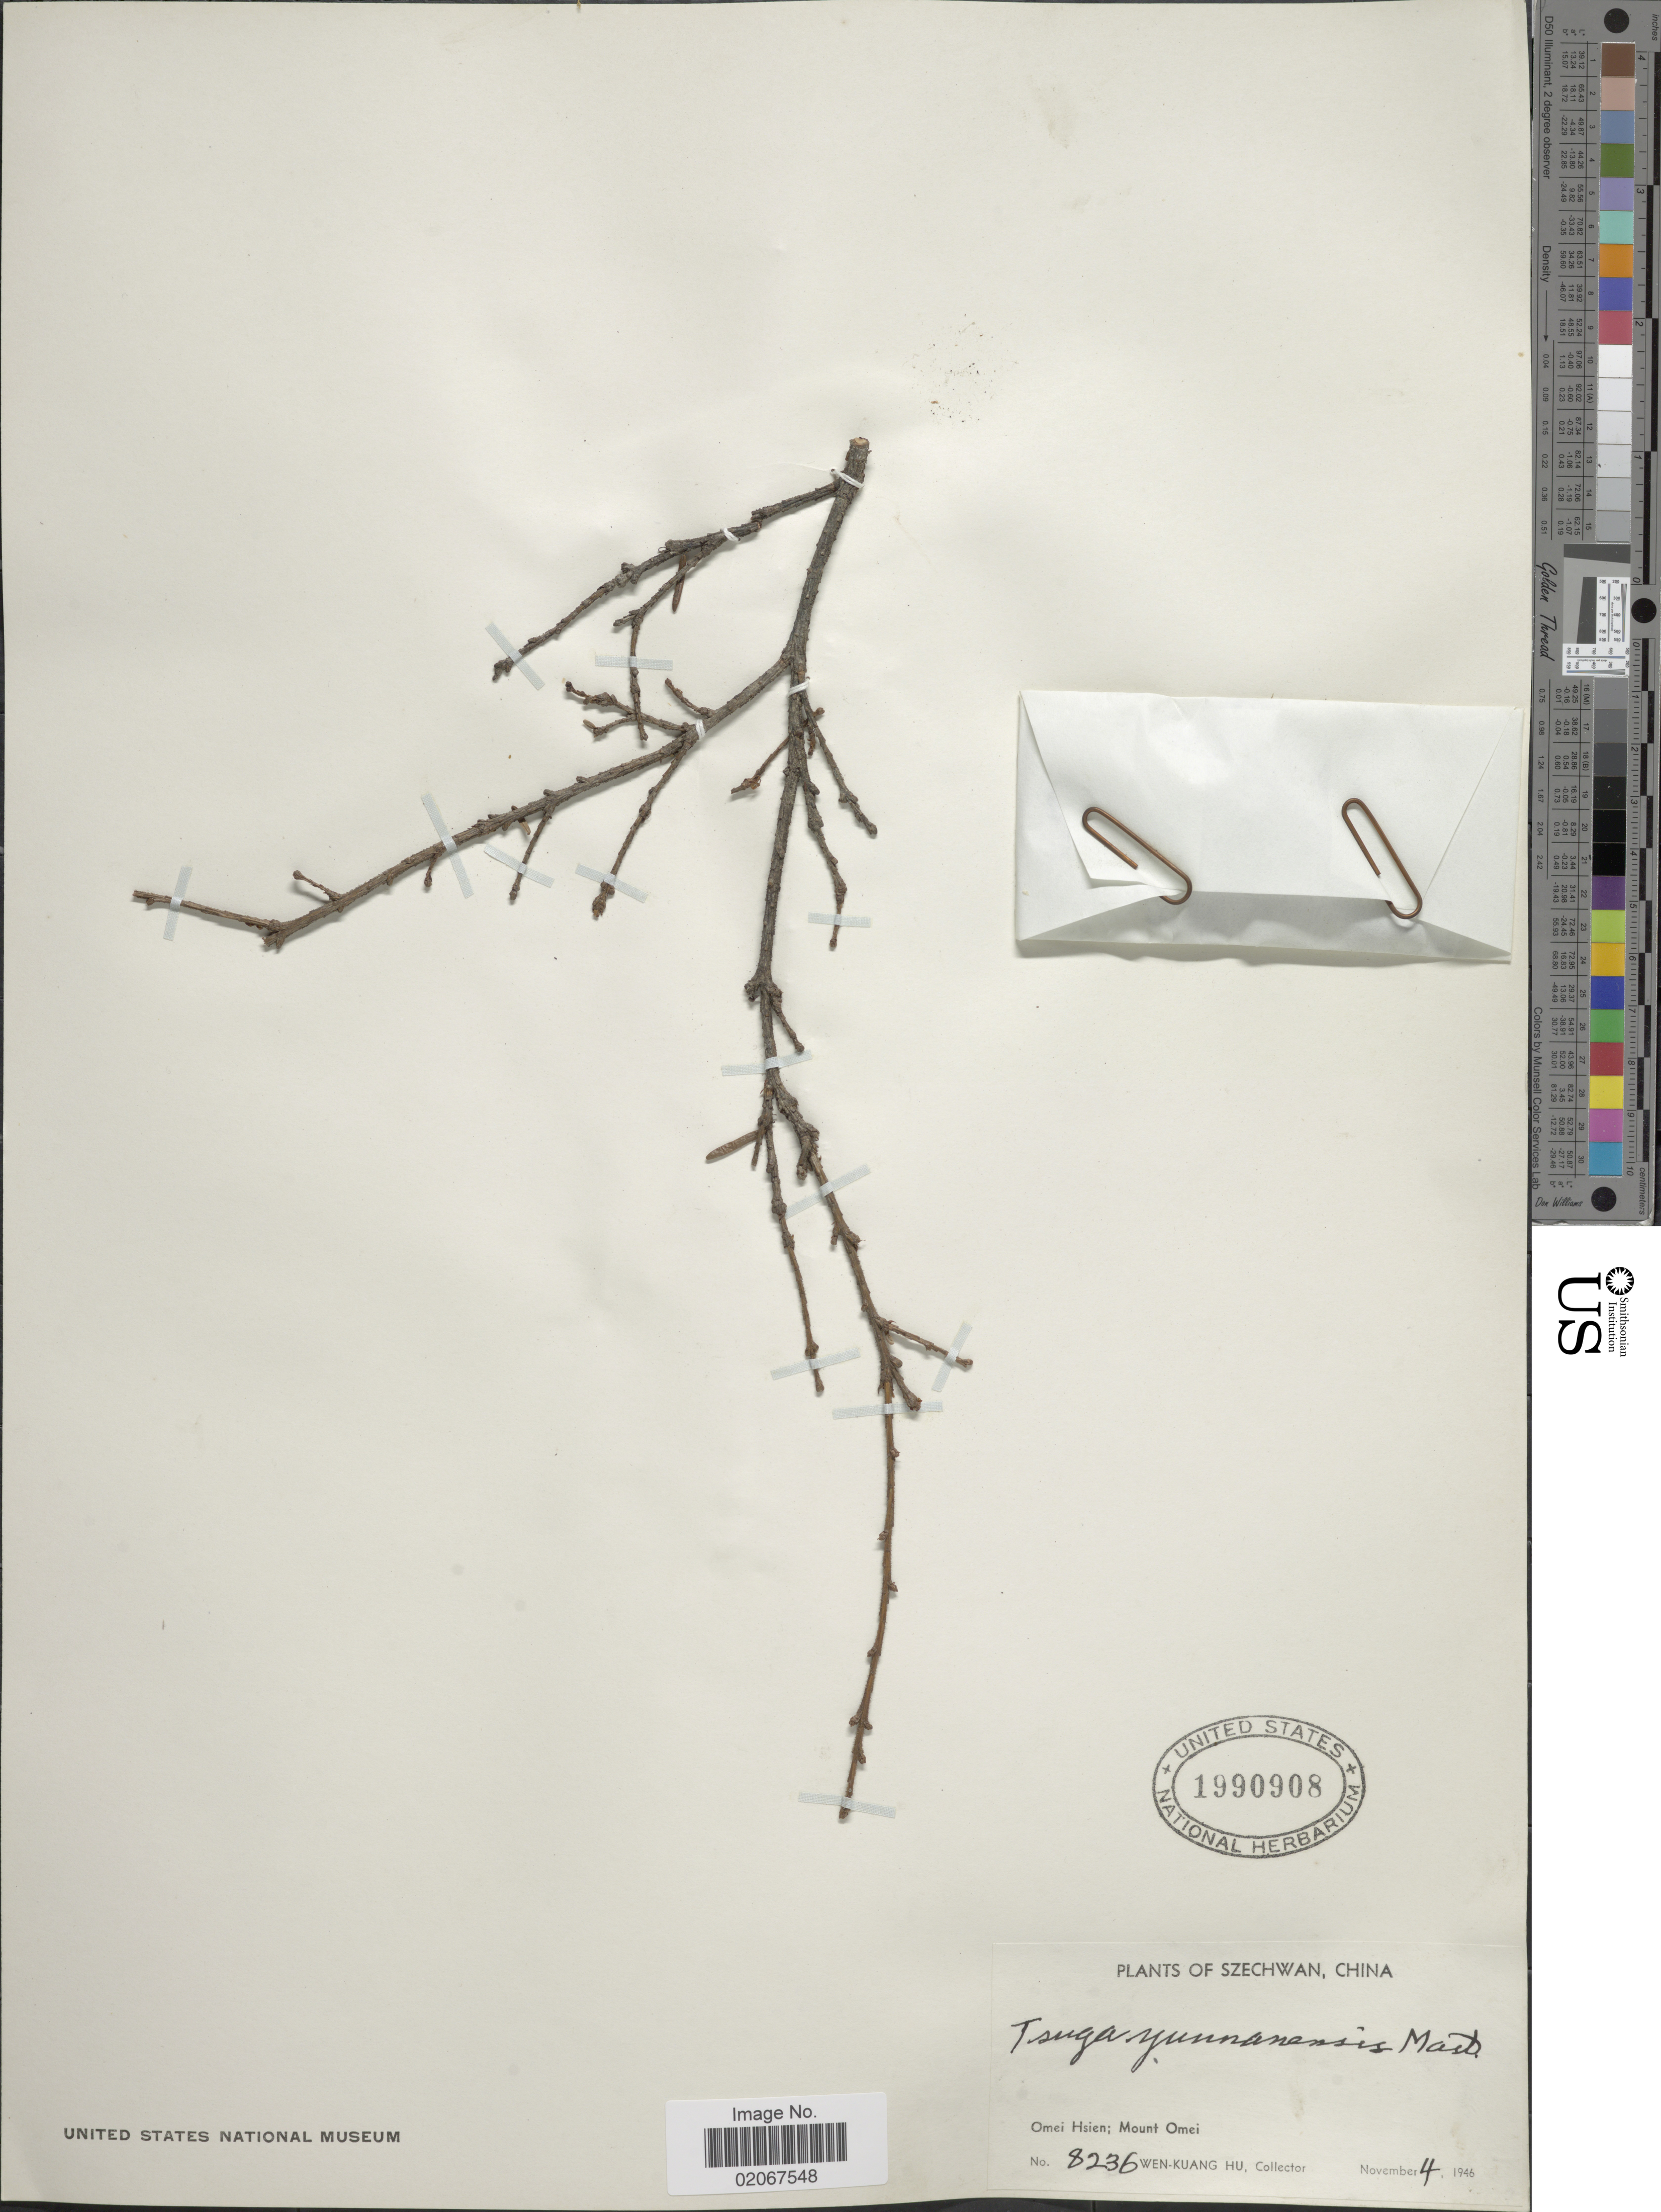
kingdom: Plantae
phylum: Tracheophyta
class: Pinopsida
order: Pinales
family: Pinaceae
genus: Tsuga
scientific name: Tsuga yunnanensis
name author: (Franch.) Mast.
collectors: W. K. Hu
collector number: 8236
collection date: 1946-11-04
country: China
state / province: Sichuan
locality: Sechwan, China. Omei-Hsien; Mount Omei.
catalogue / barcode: US 1990908